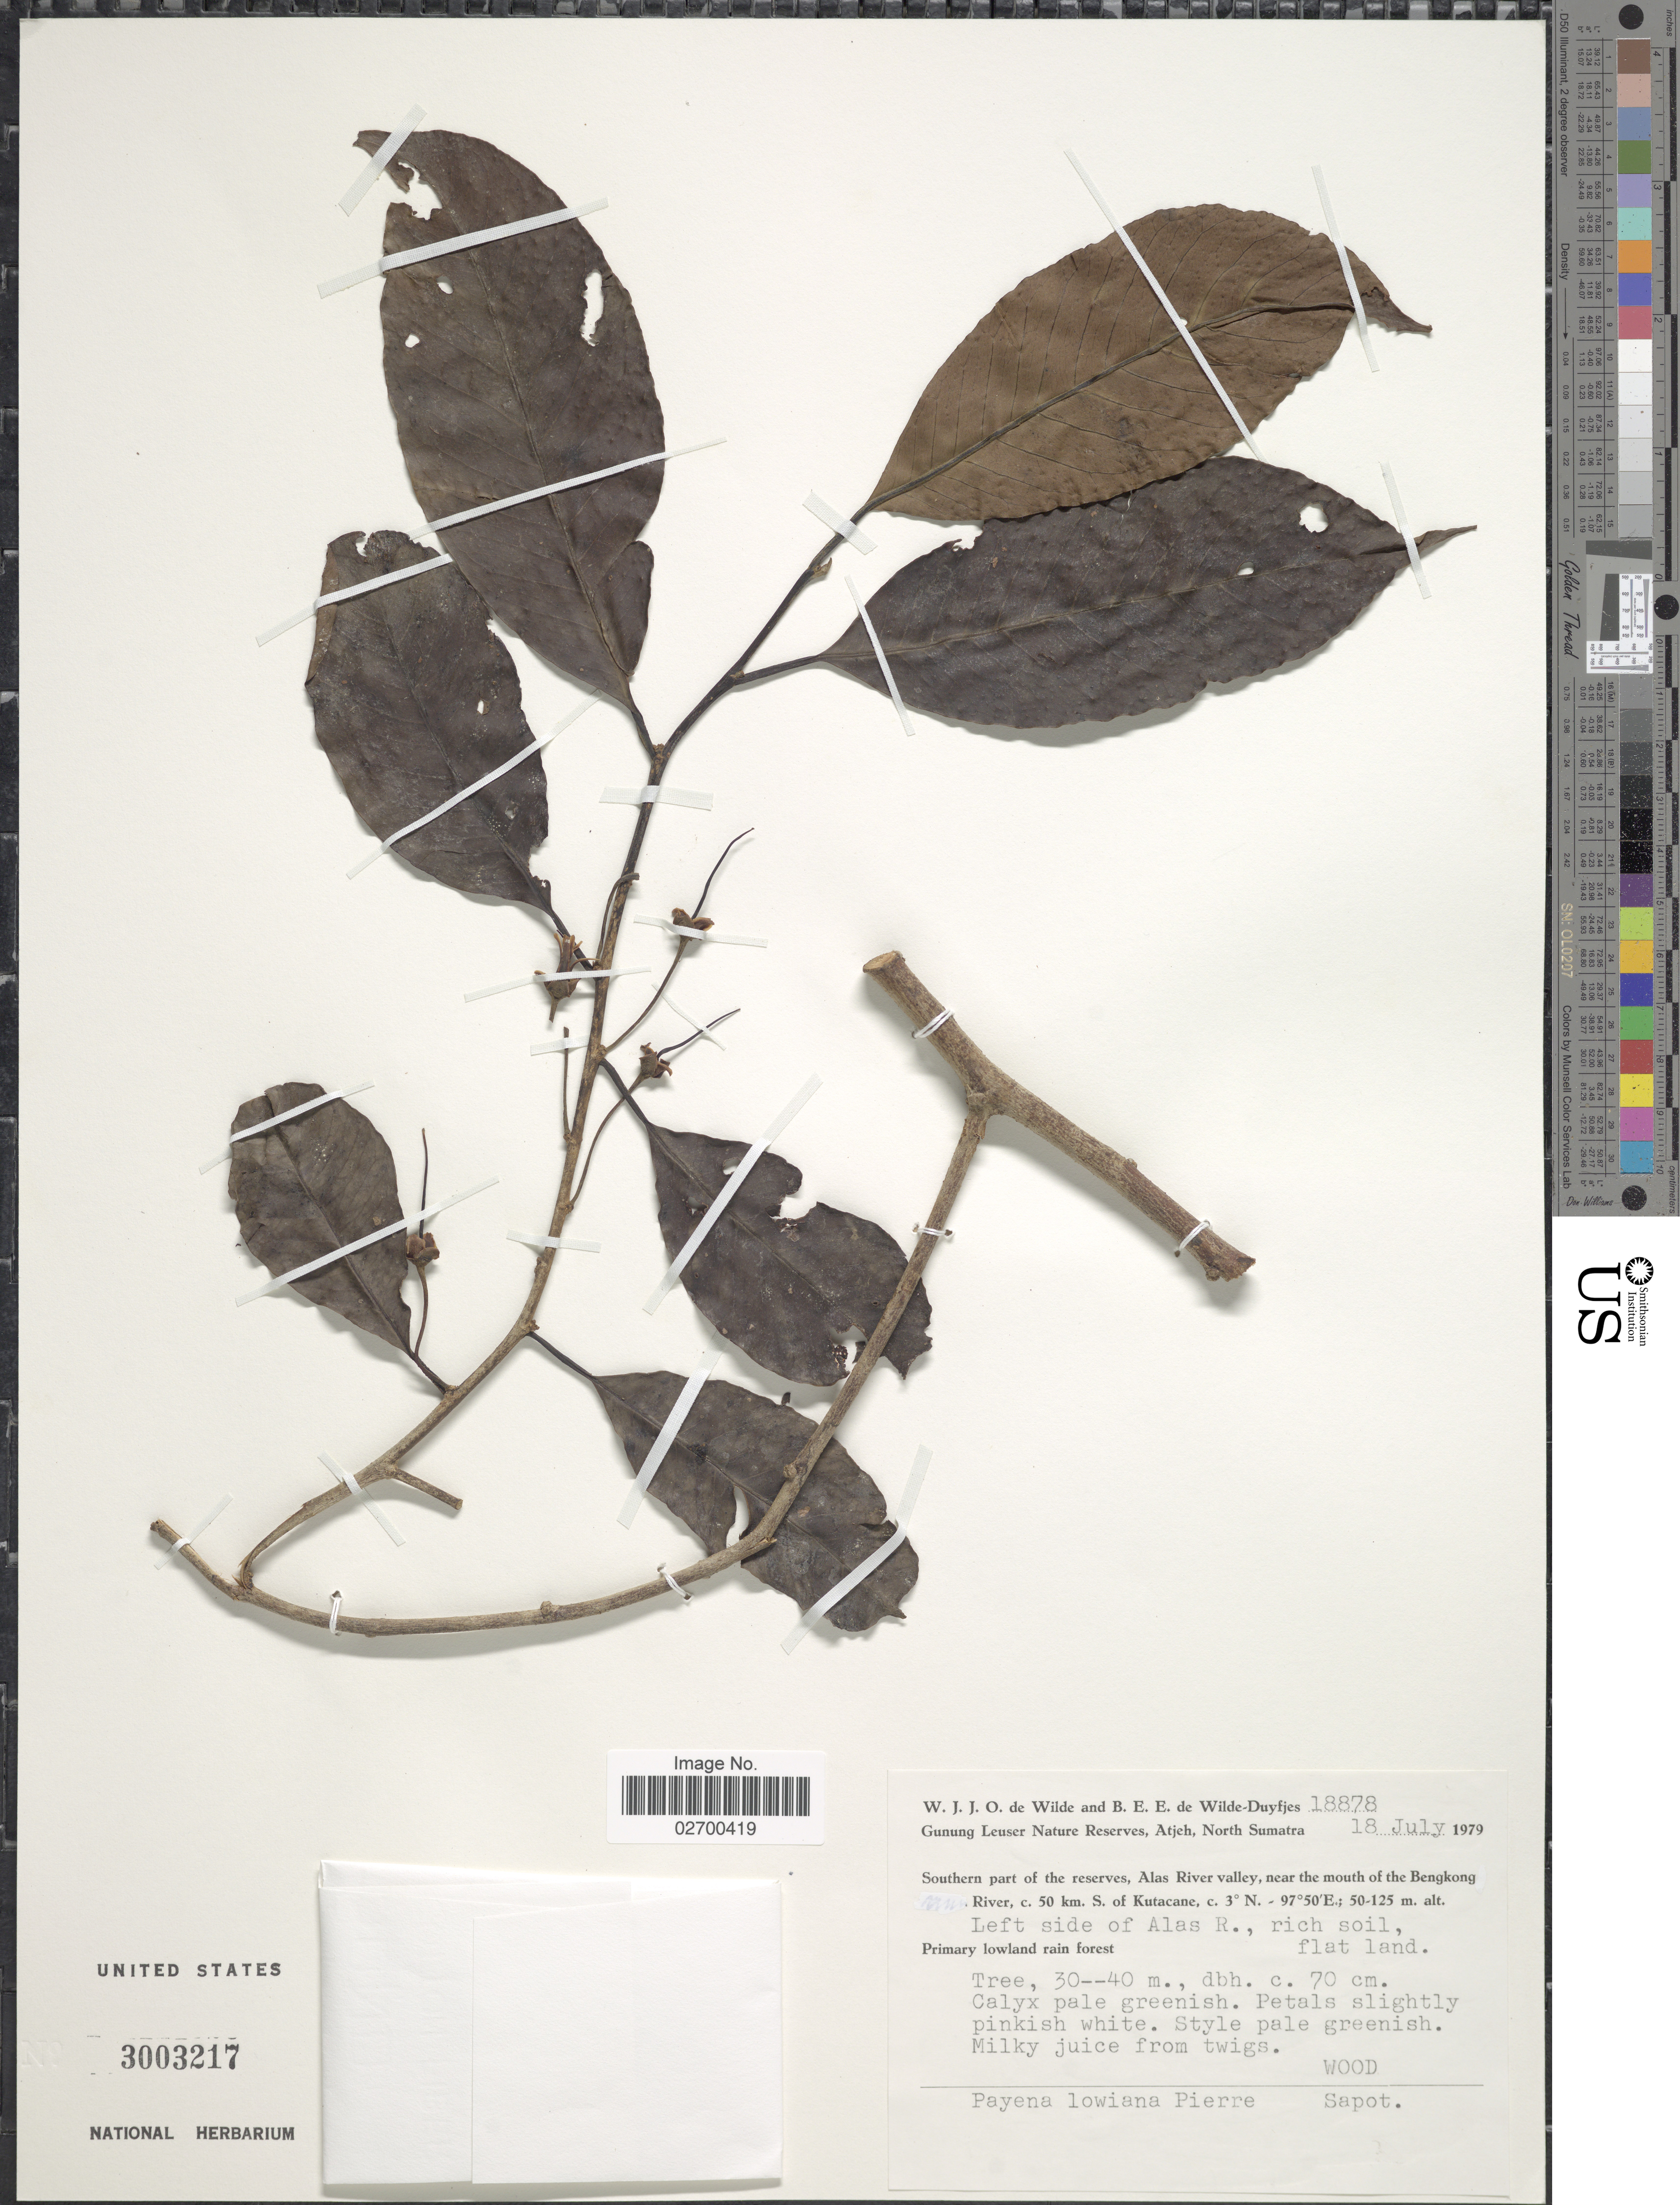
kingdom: Plantae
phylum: Tracheophyta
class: Magnoliopsida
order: Ericales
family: Sapotaceae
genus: Payena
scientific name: Payena lowiana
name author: Pierre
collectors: W. J. de Wilde & B. E. de Wilde-Duyfjes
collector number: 18878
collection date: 1979-07-18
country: Indonesia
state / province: Sumatra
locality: Gunung Leuser Nature Reserve, Atjeh, North Sumatra. Southern part of the reserves, Alas River valley, near the mouth of the Bengkong River, c. 50 km. S. of Kutacane. Left side of Alas R.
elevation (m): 50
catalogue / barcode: US 3003217